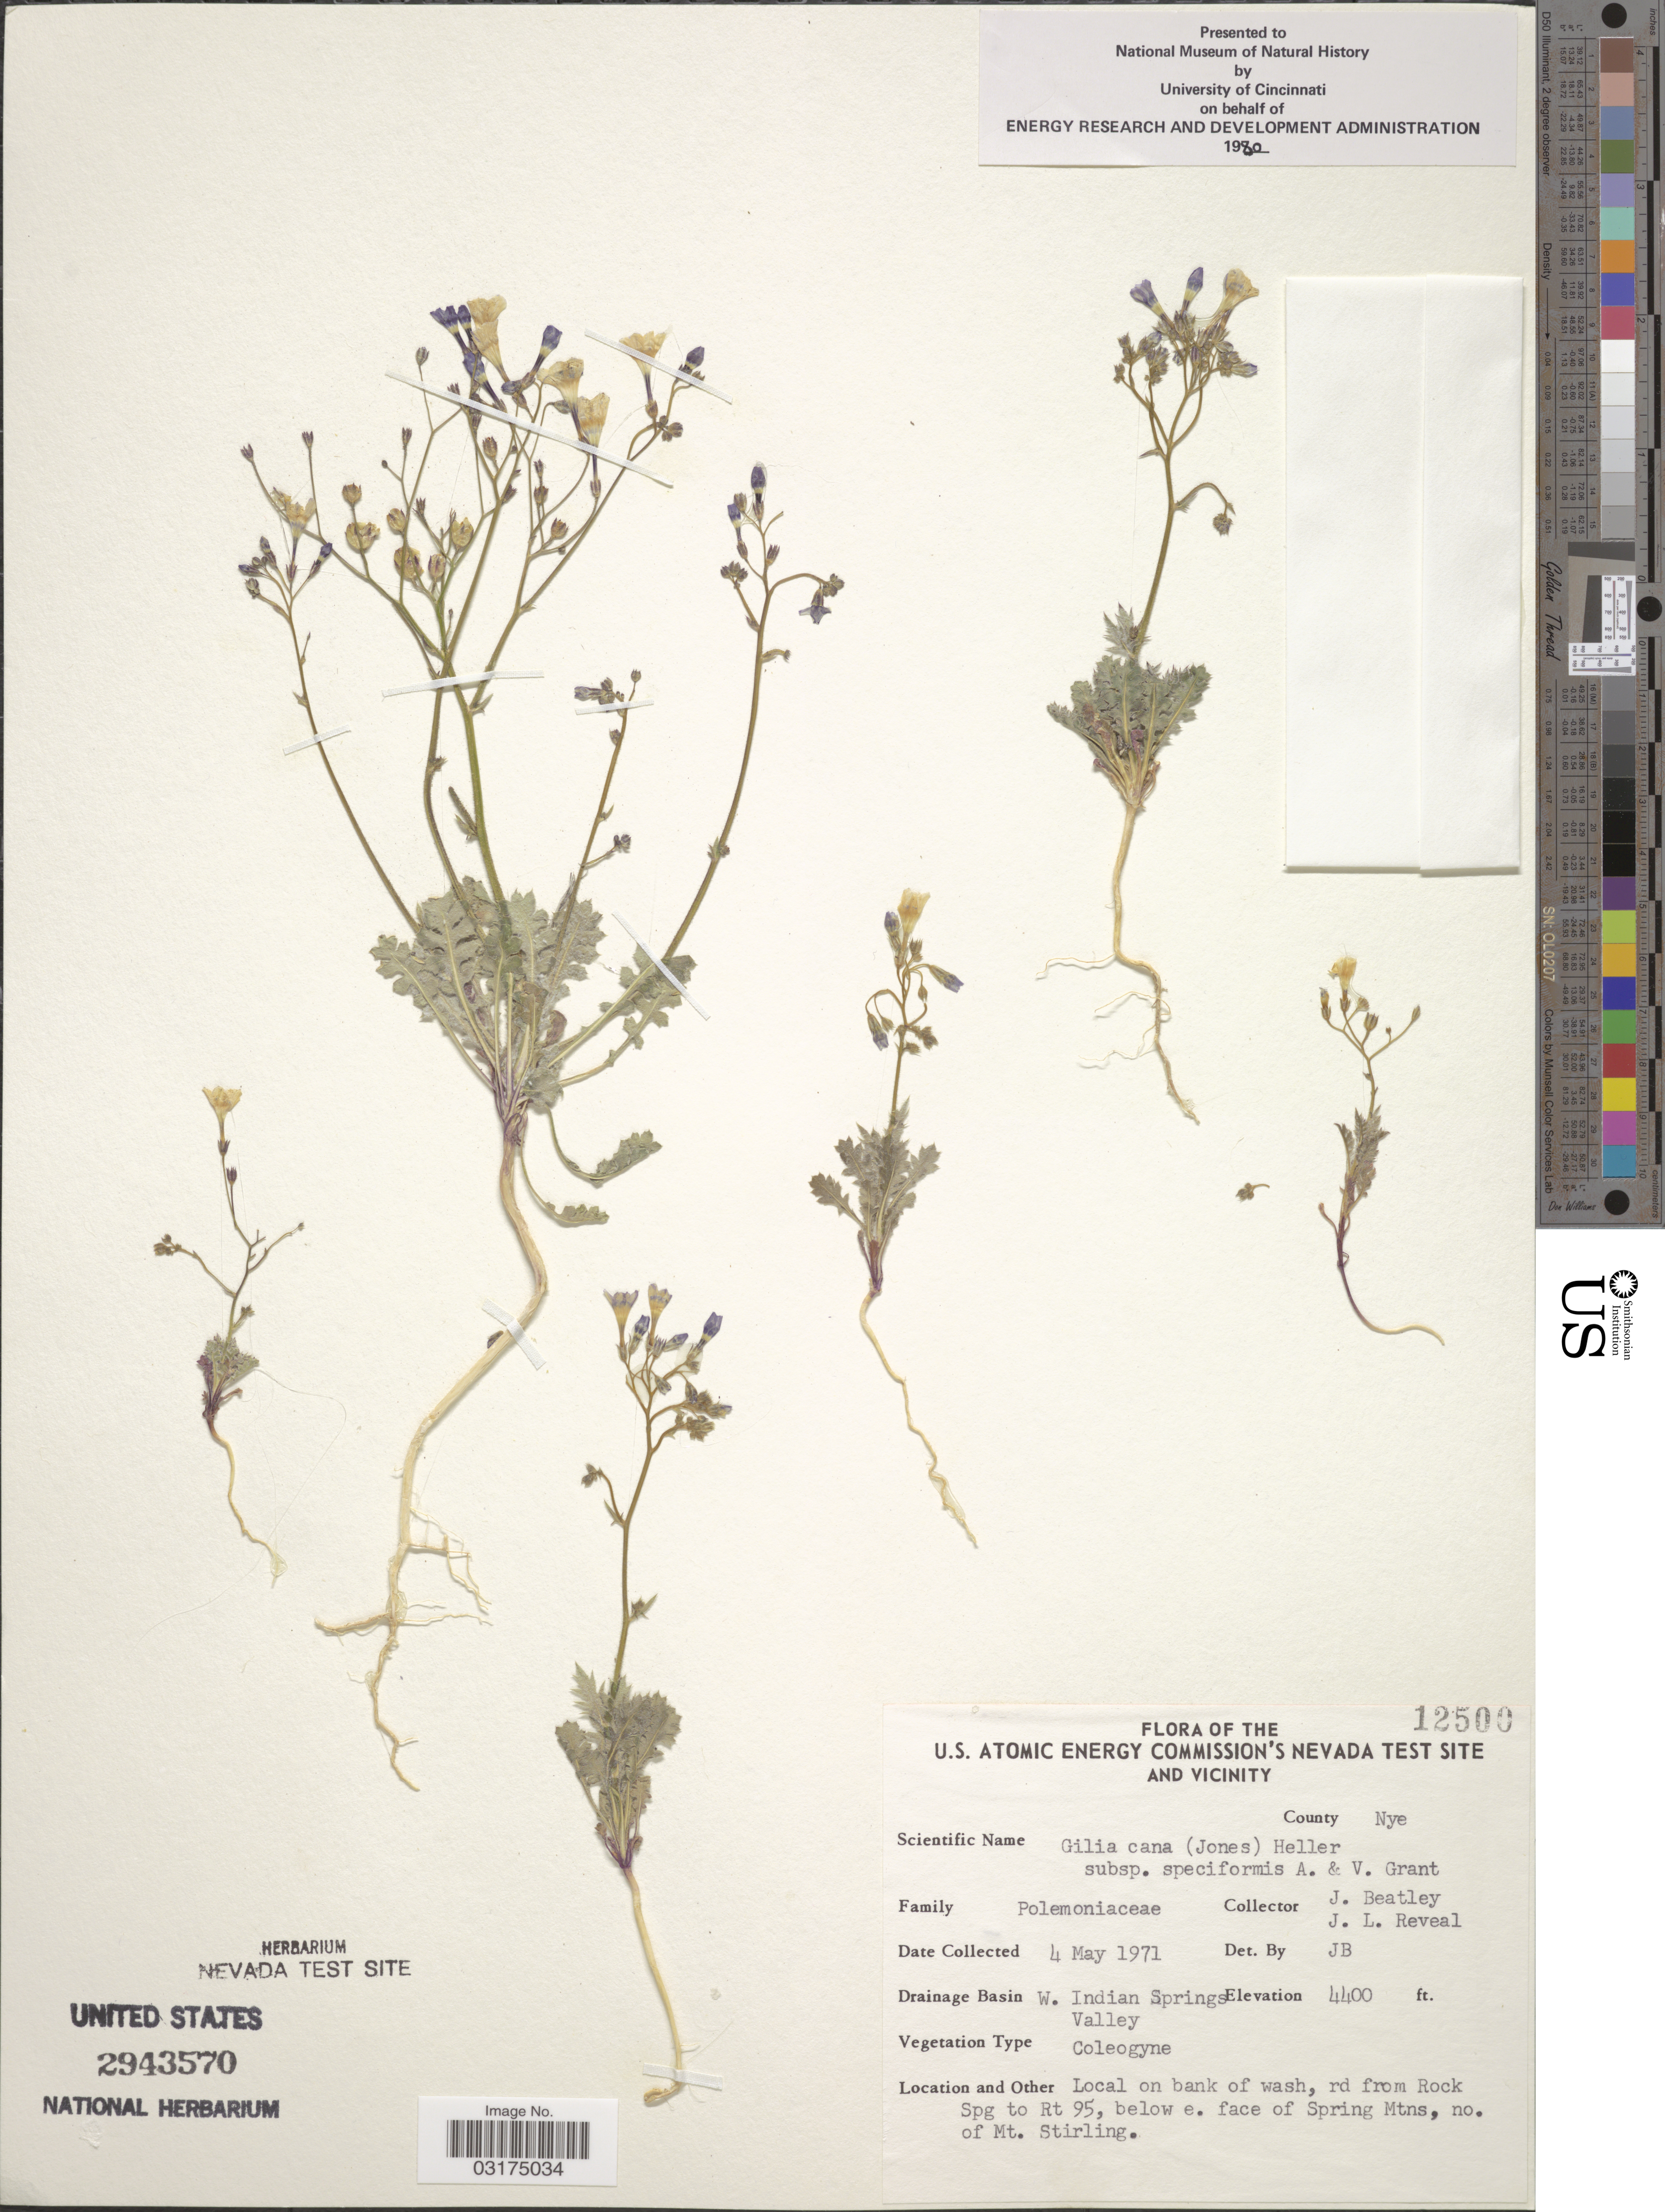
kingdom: Plantae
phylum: Tracheophyta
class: Magnoliopsida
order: Ericales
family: Polemoniaceae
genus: Gilia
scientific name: Gilia cana subsp. speciformis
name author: A.D. Grant & V.E. Grant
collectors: J. C. Beatley & J. L. Reveal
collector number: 12500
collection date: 1971-05-04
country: United States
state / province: Nevada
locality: The U. S. Atomic Energy Commission's Nevada Test Site and Vicinity. County Nye. Drainage Basin W. Indian Springs Valley. Local on bank of wash, rd from Rock Spg to Rt 95, below e. face of Spring Mtns, no. of Mt. Stirling.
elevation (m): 1341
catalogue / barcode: US 2943570